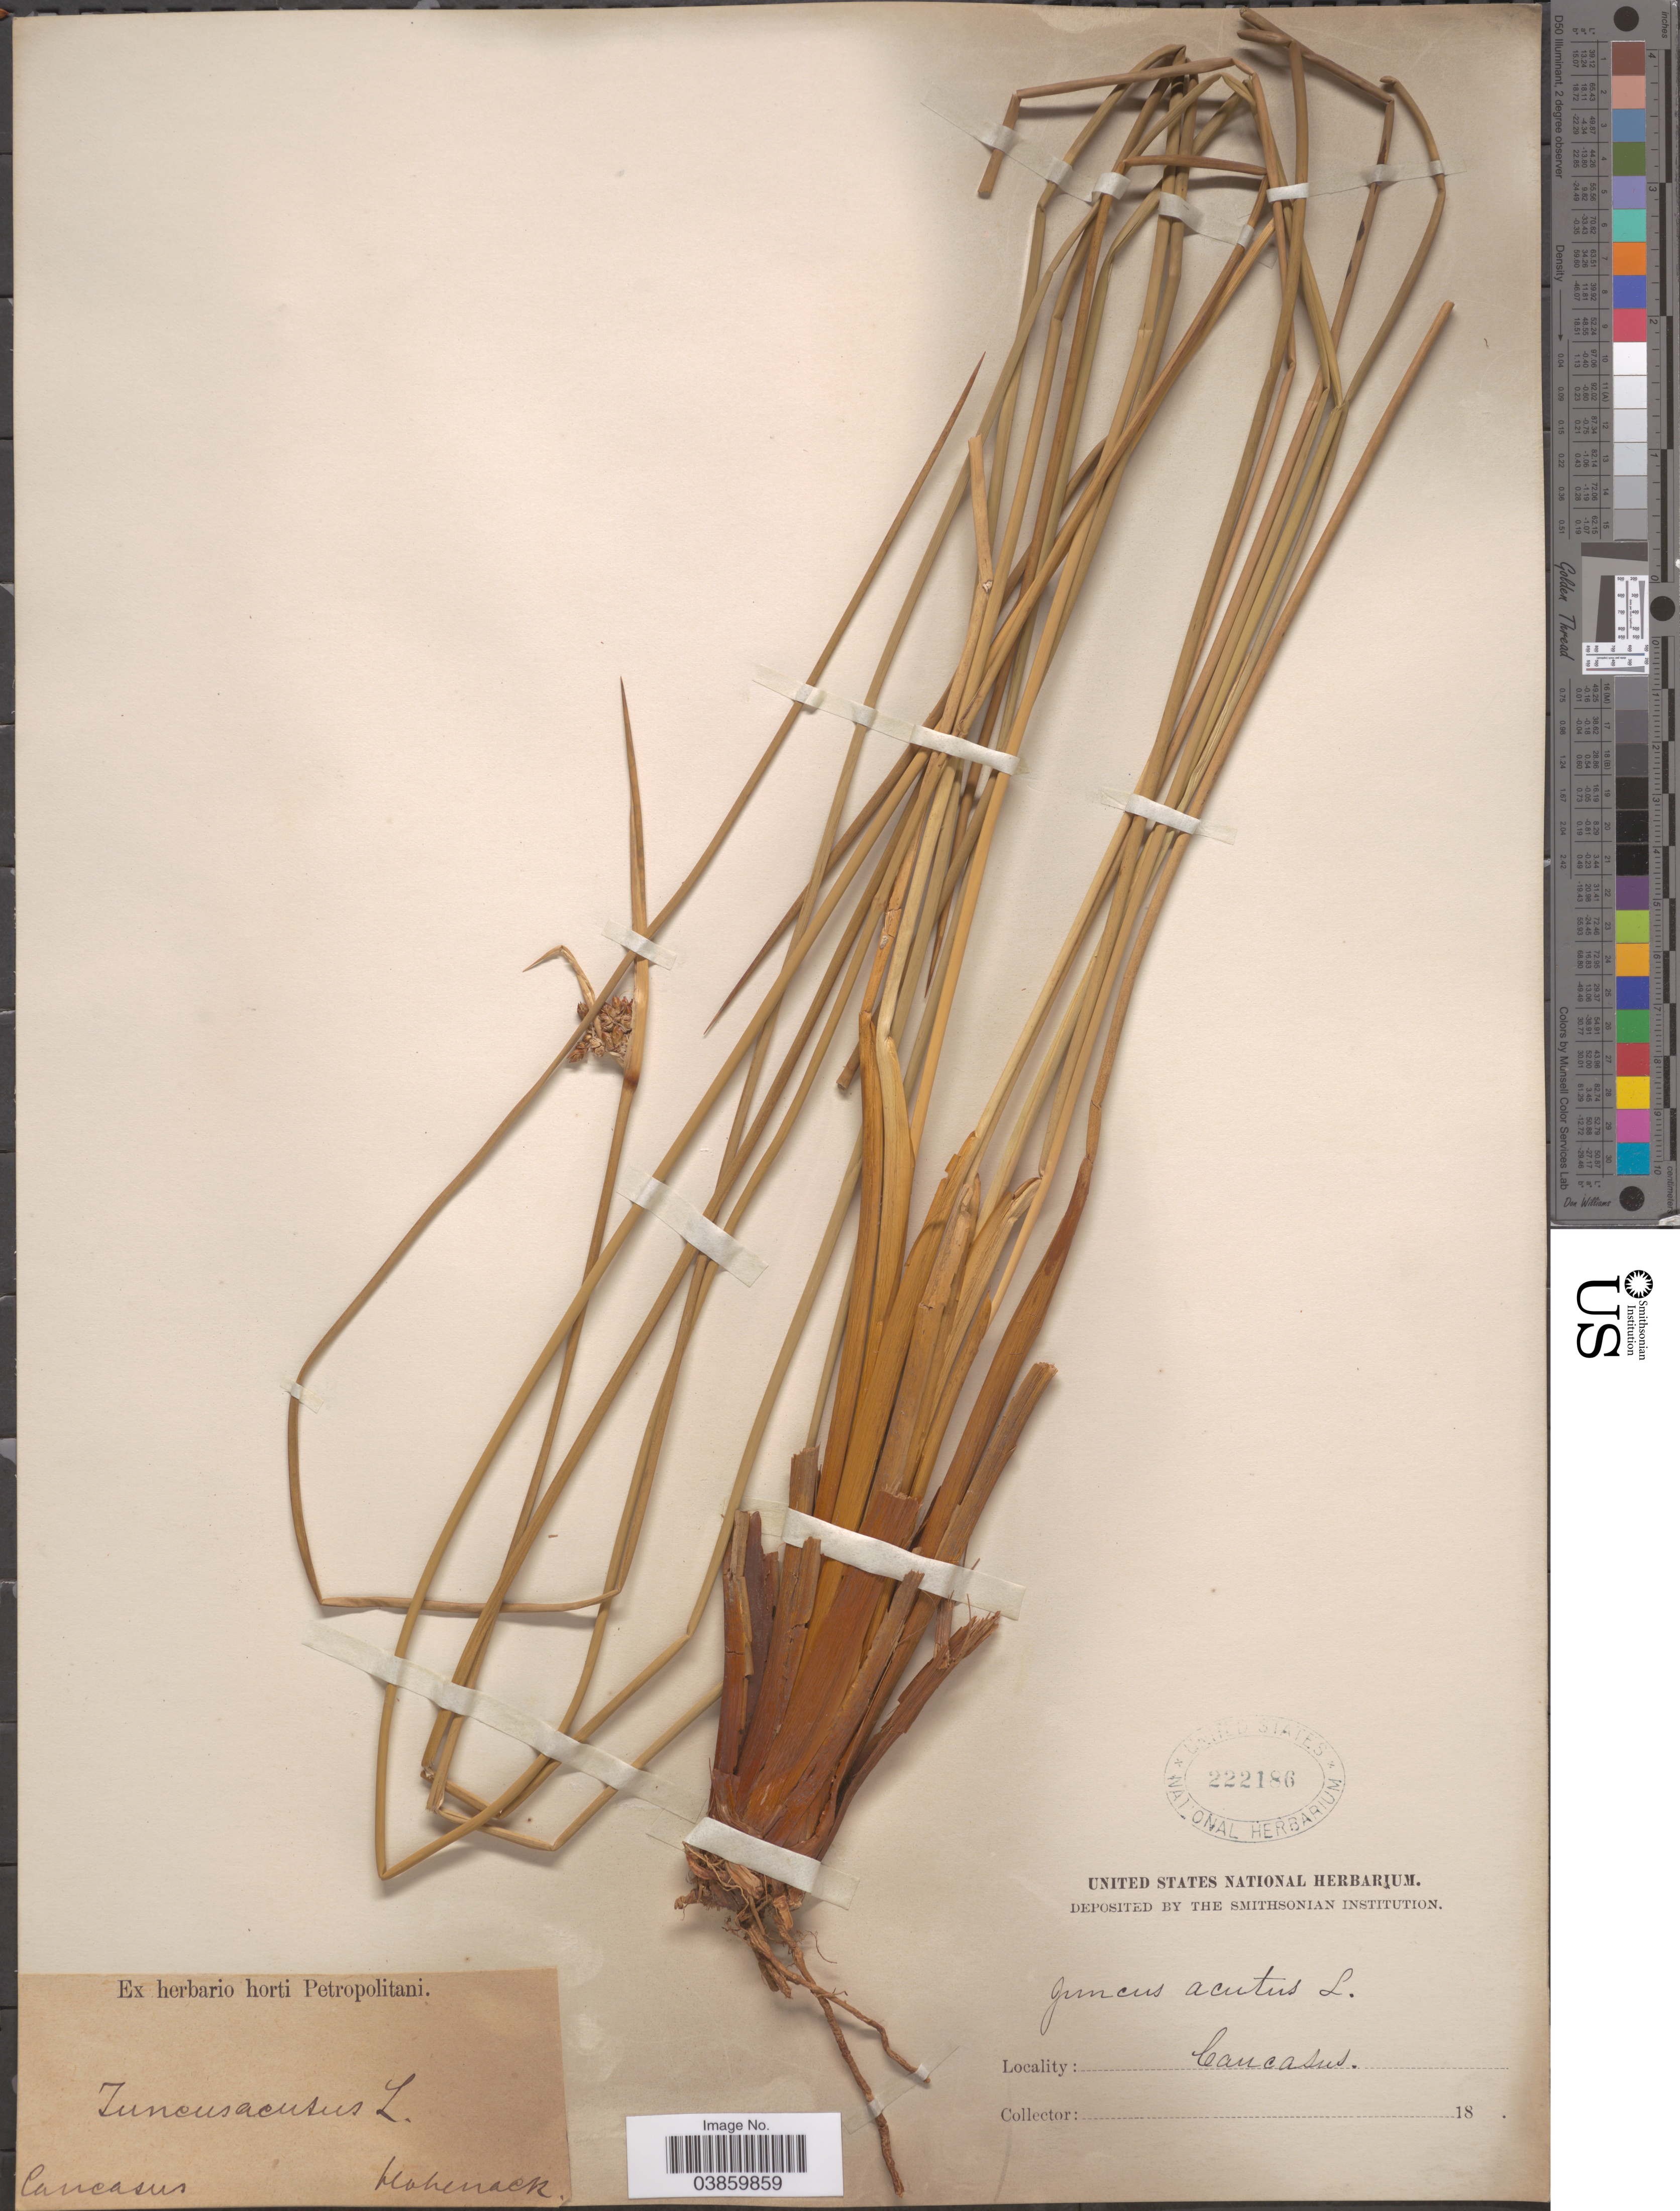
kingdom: Plantae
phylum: Tracheophyta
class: Liliopsida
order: Poales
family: Juncaceae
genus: Juncus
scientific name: Juncus acutus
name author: L.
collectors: Hohenack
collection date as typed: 18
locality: Caucasus.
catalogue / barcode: US 222186